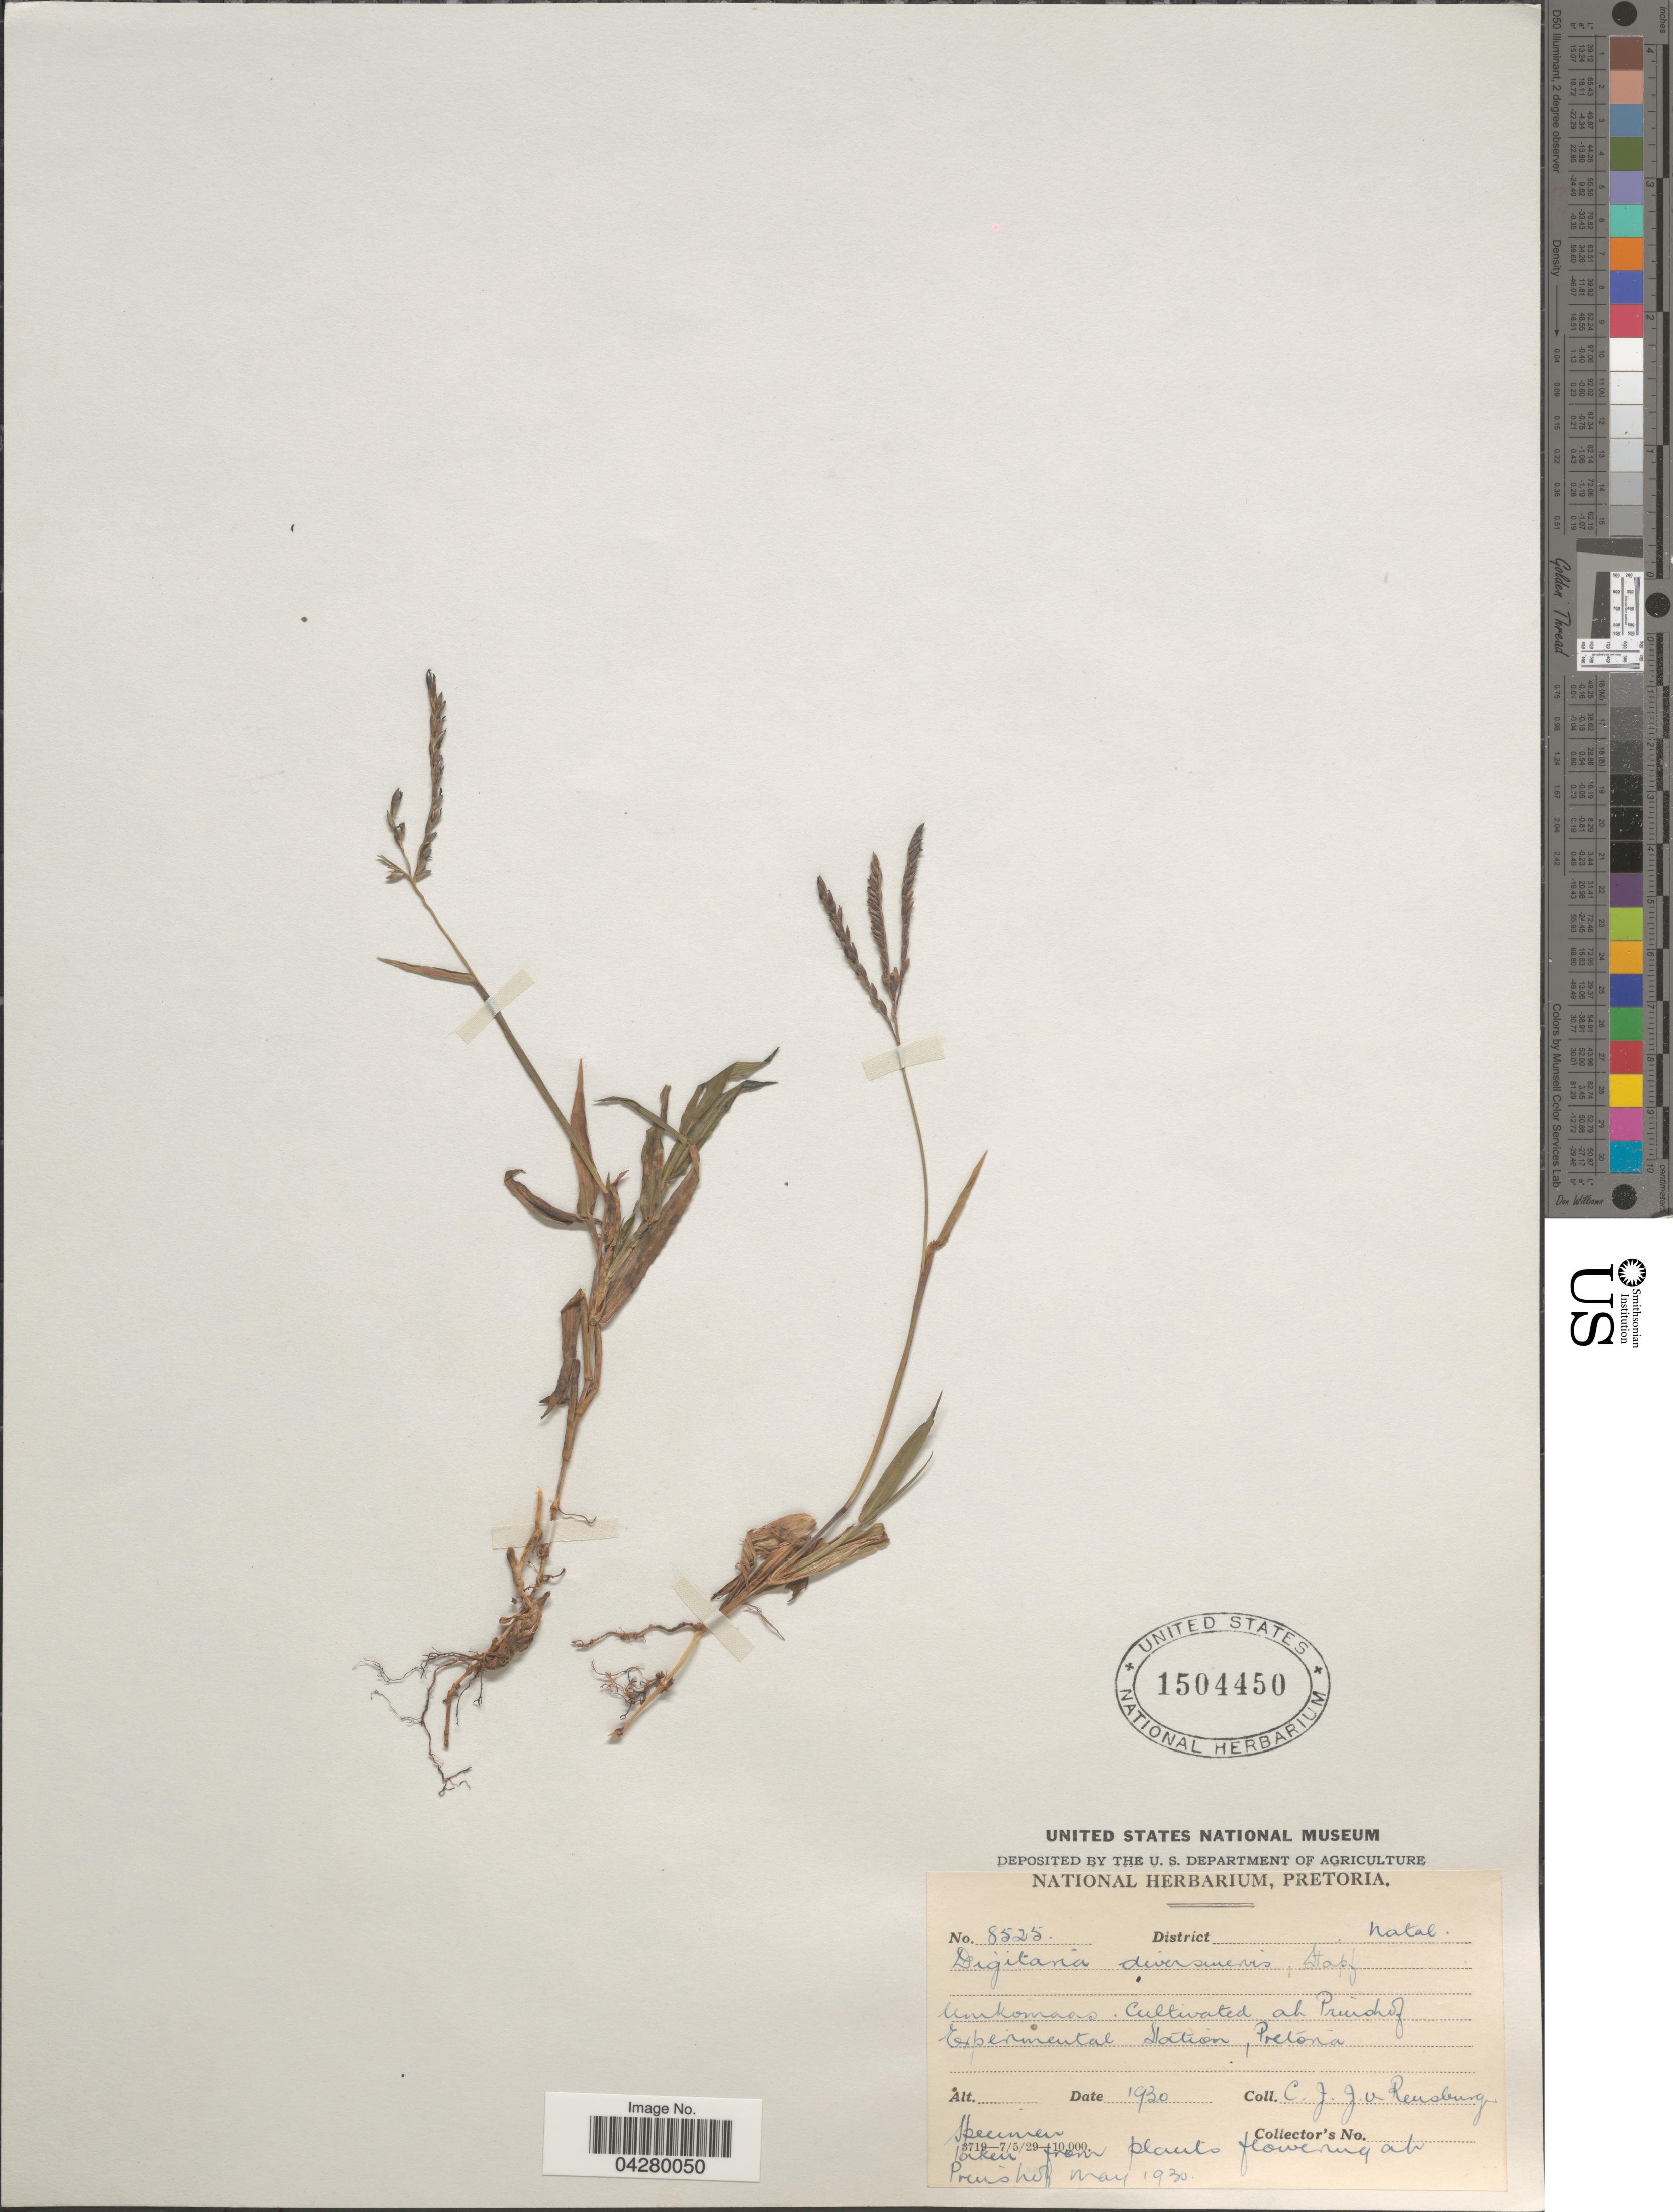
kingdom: Plantae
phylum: Tracheophyta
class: Liliopsida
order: Poales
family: Poaceae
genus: Digitaria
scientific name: Digitaria diversinervis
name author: (Nees) Stapf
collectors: C. Van Rensburg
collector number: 8525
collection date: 1930-05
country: South Africa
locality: Cultivated at Prinshof Experimental Station, Pretoria.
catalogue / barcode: US 1504450